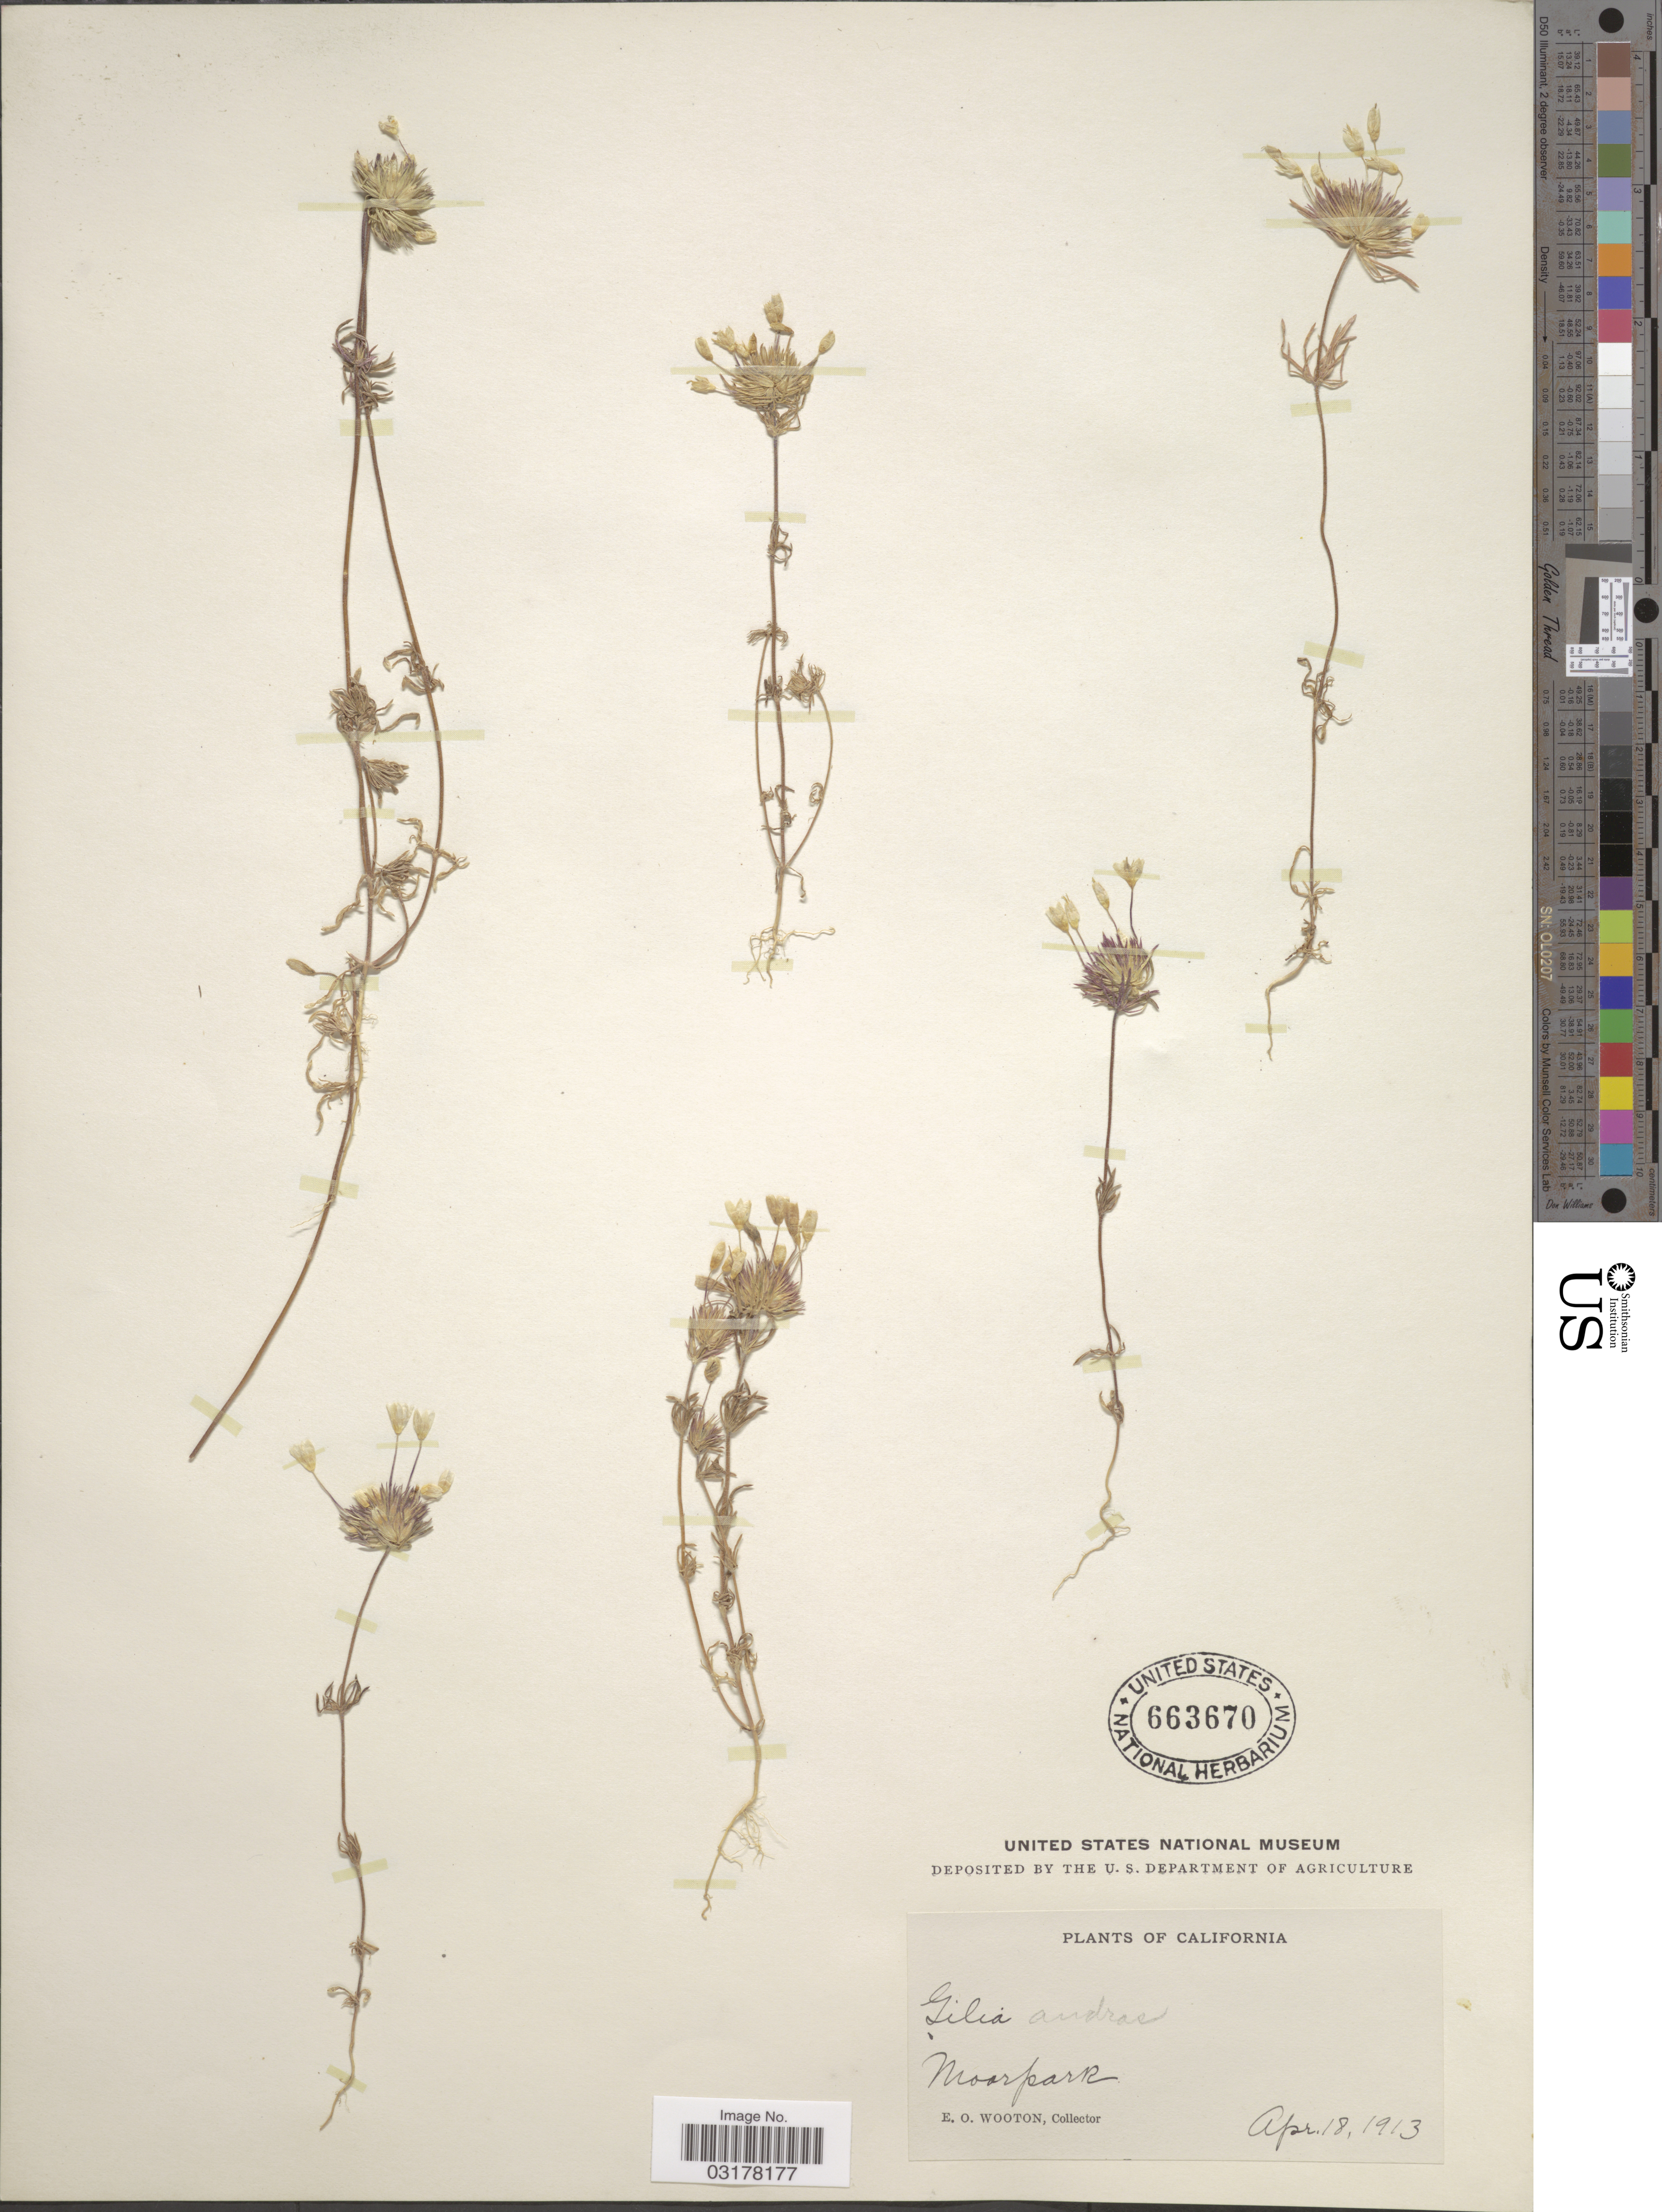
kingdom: Plantae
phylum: Tracheophyta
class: Magnoliopsida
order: Ericales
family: Polemoniaceae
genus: Leptosiphon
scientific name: Leptosiphon parviflorus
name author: Benth.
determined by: Strong, Mark T., (BOT), Smithsonian Institution - National Museum of Natural History (UNITED STATES)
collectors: E. O. Wooton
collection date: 1913-04-18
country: United States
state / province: California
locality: Moorpark.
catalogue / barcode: US 663670